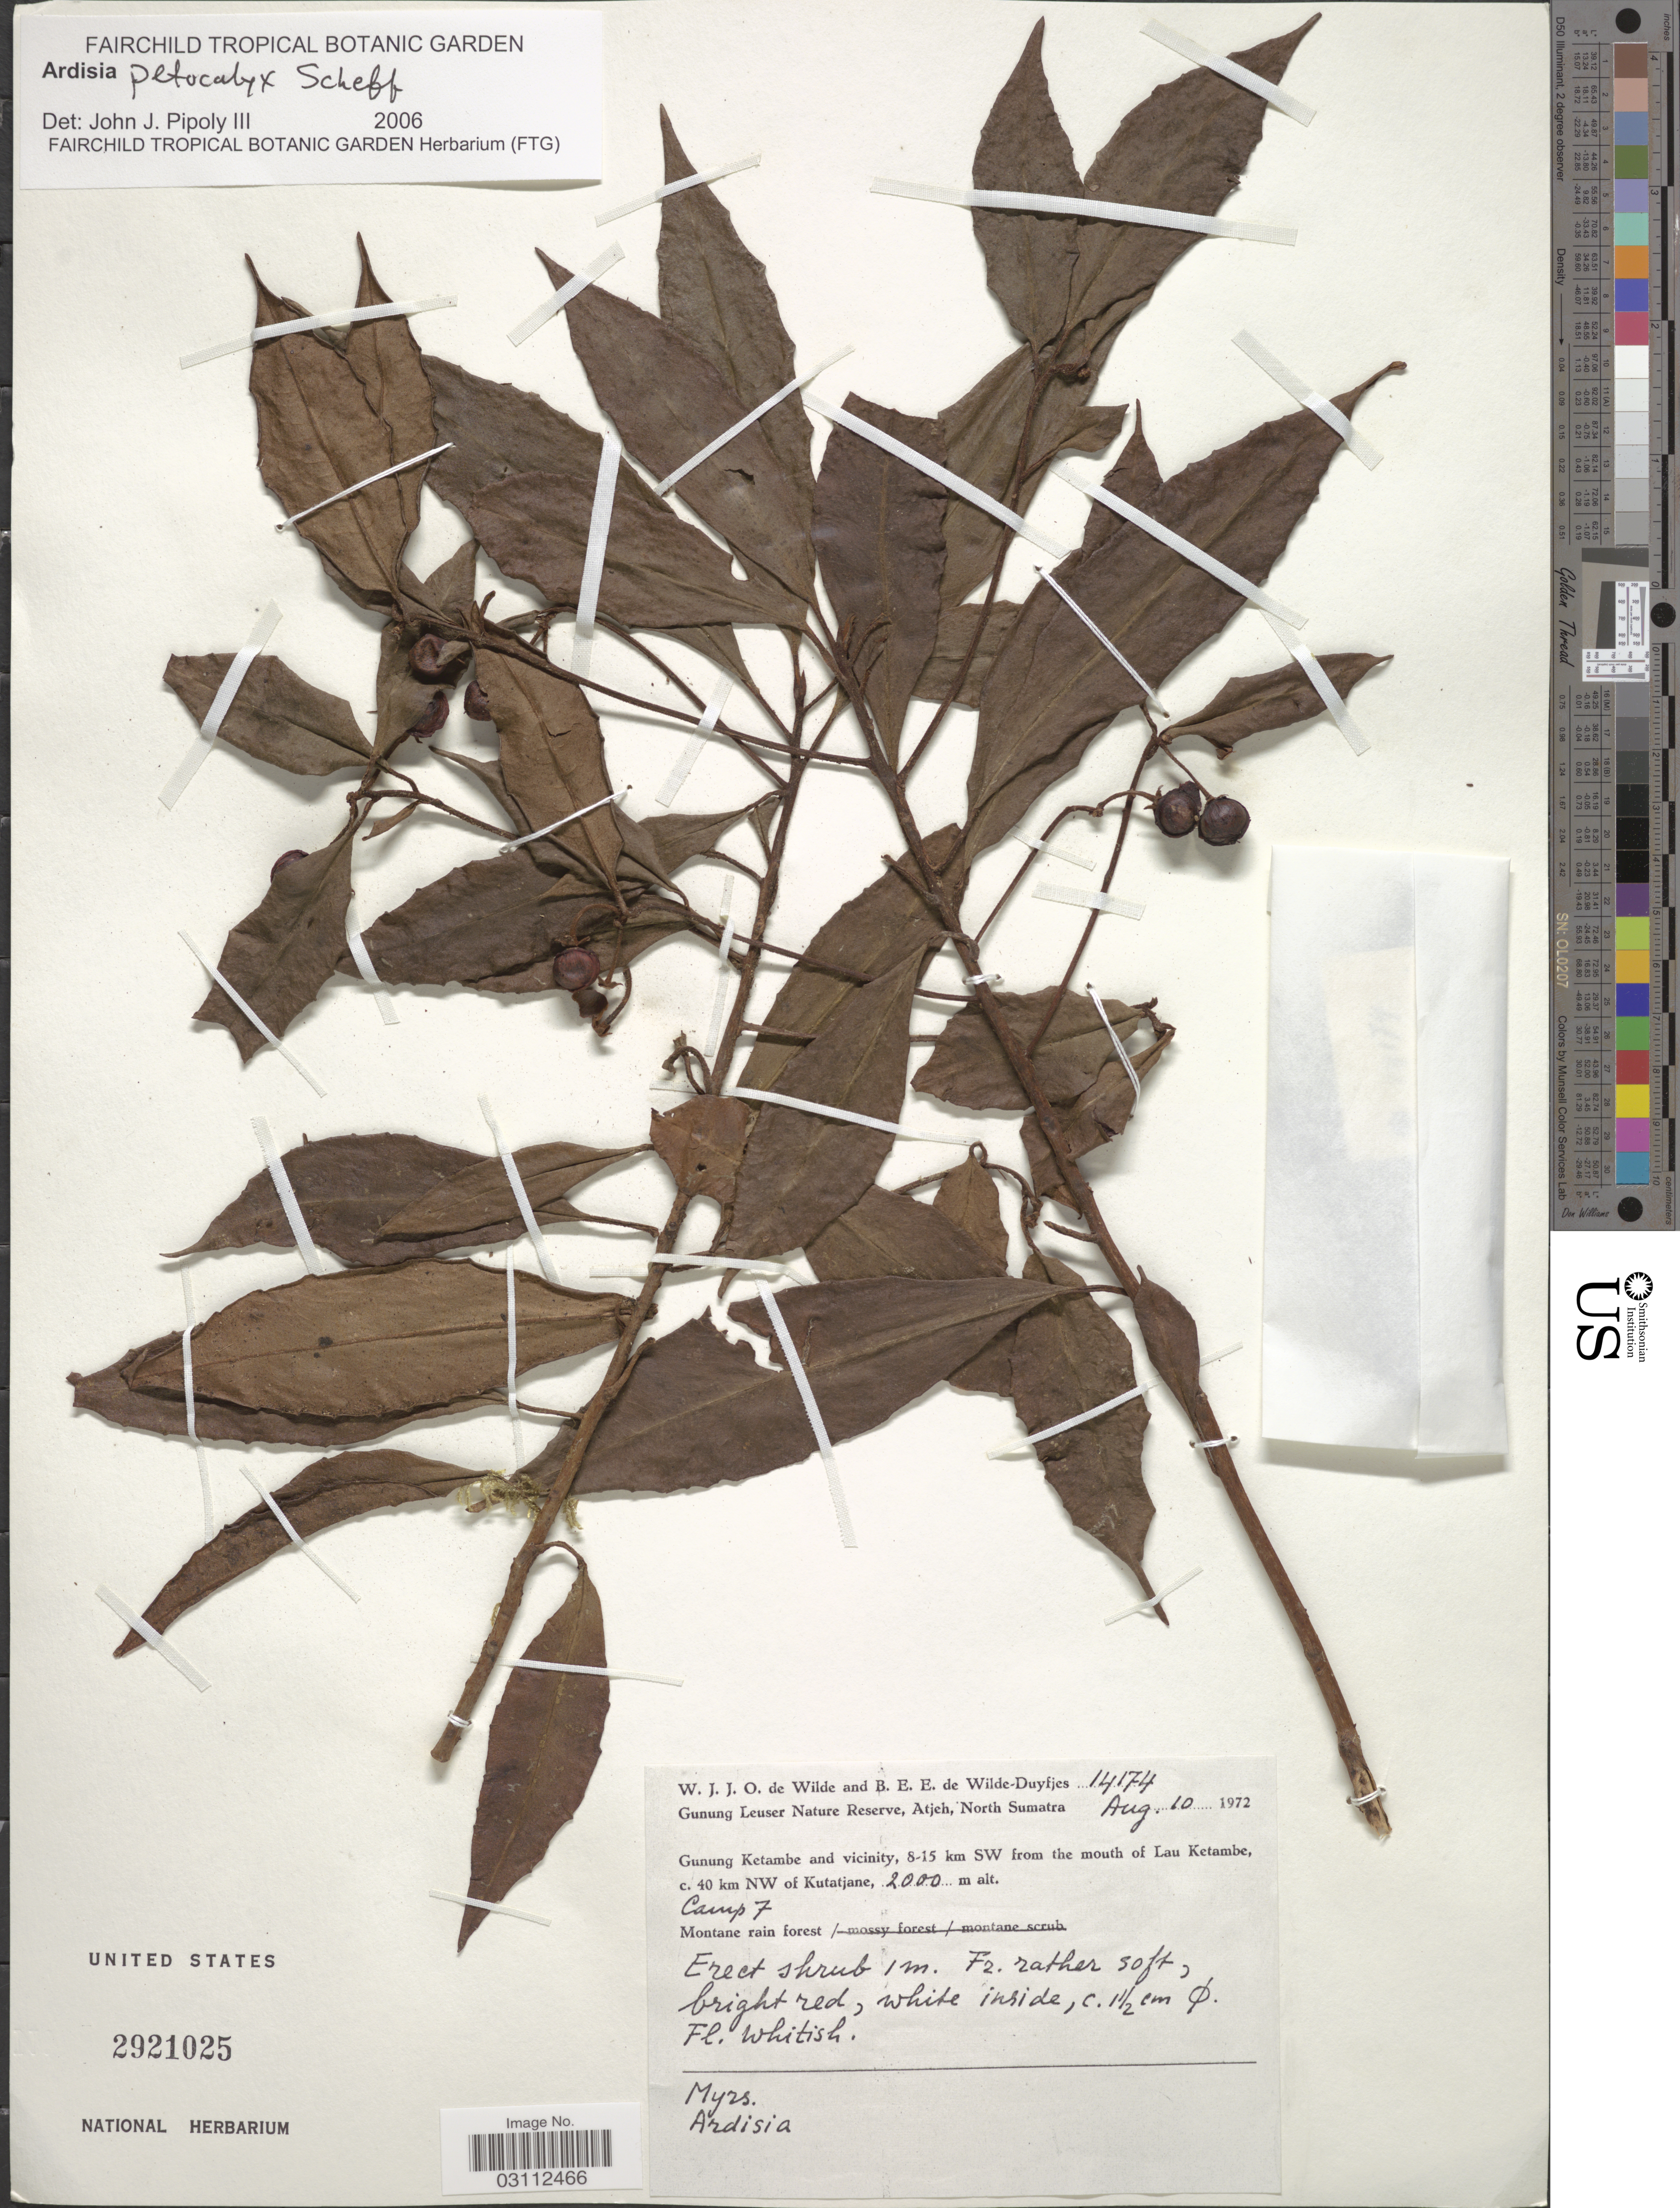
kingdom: Plantae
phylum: Tracheophyta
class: Magnoliopsida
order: Ericales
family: Primulaceae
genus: Ardisia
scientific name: Ardisia petocalyx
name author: Scheff.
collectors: W. J. de Wilde & B. E. de Wilde-Duyfjes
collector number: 14174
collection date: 1972-08-10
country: Indonesia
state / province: Sumatra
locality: Gunung Leuser Nature Reserve, Atjeh, North Sumatra. Gunung Ketambe and vicinity, 8-15 km SW from the mouth of Lau Ketambe, c. 40 km NW of Kutatjane. Camp 7.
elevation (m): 2000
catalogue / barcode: US 2921025